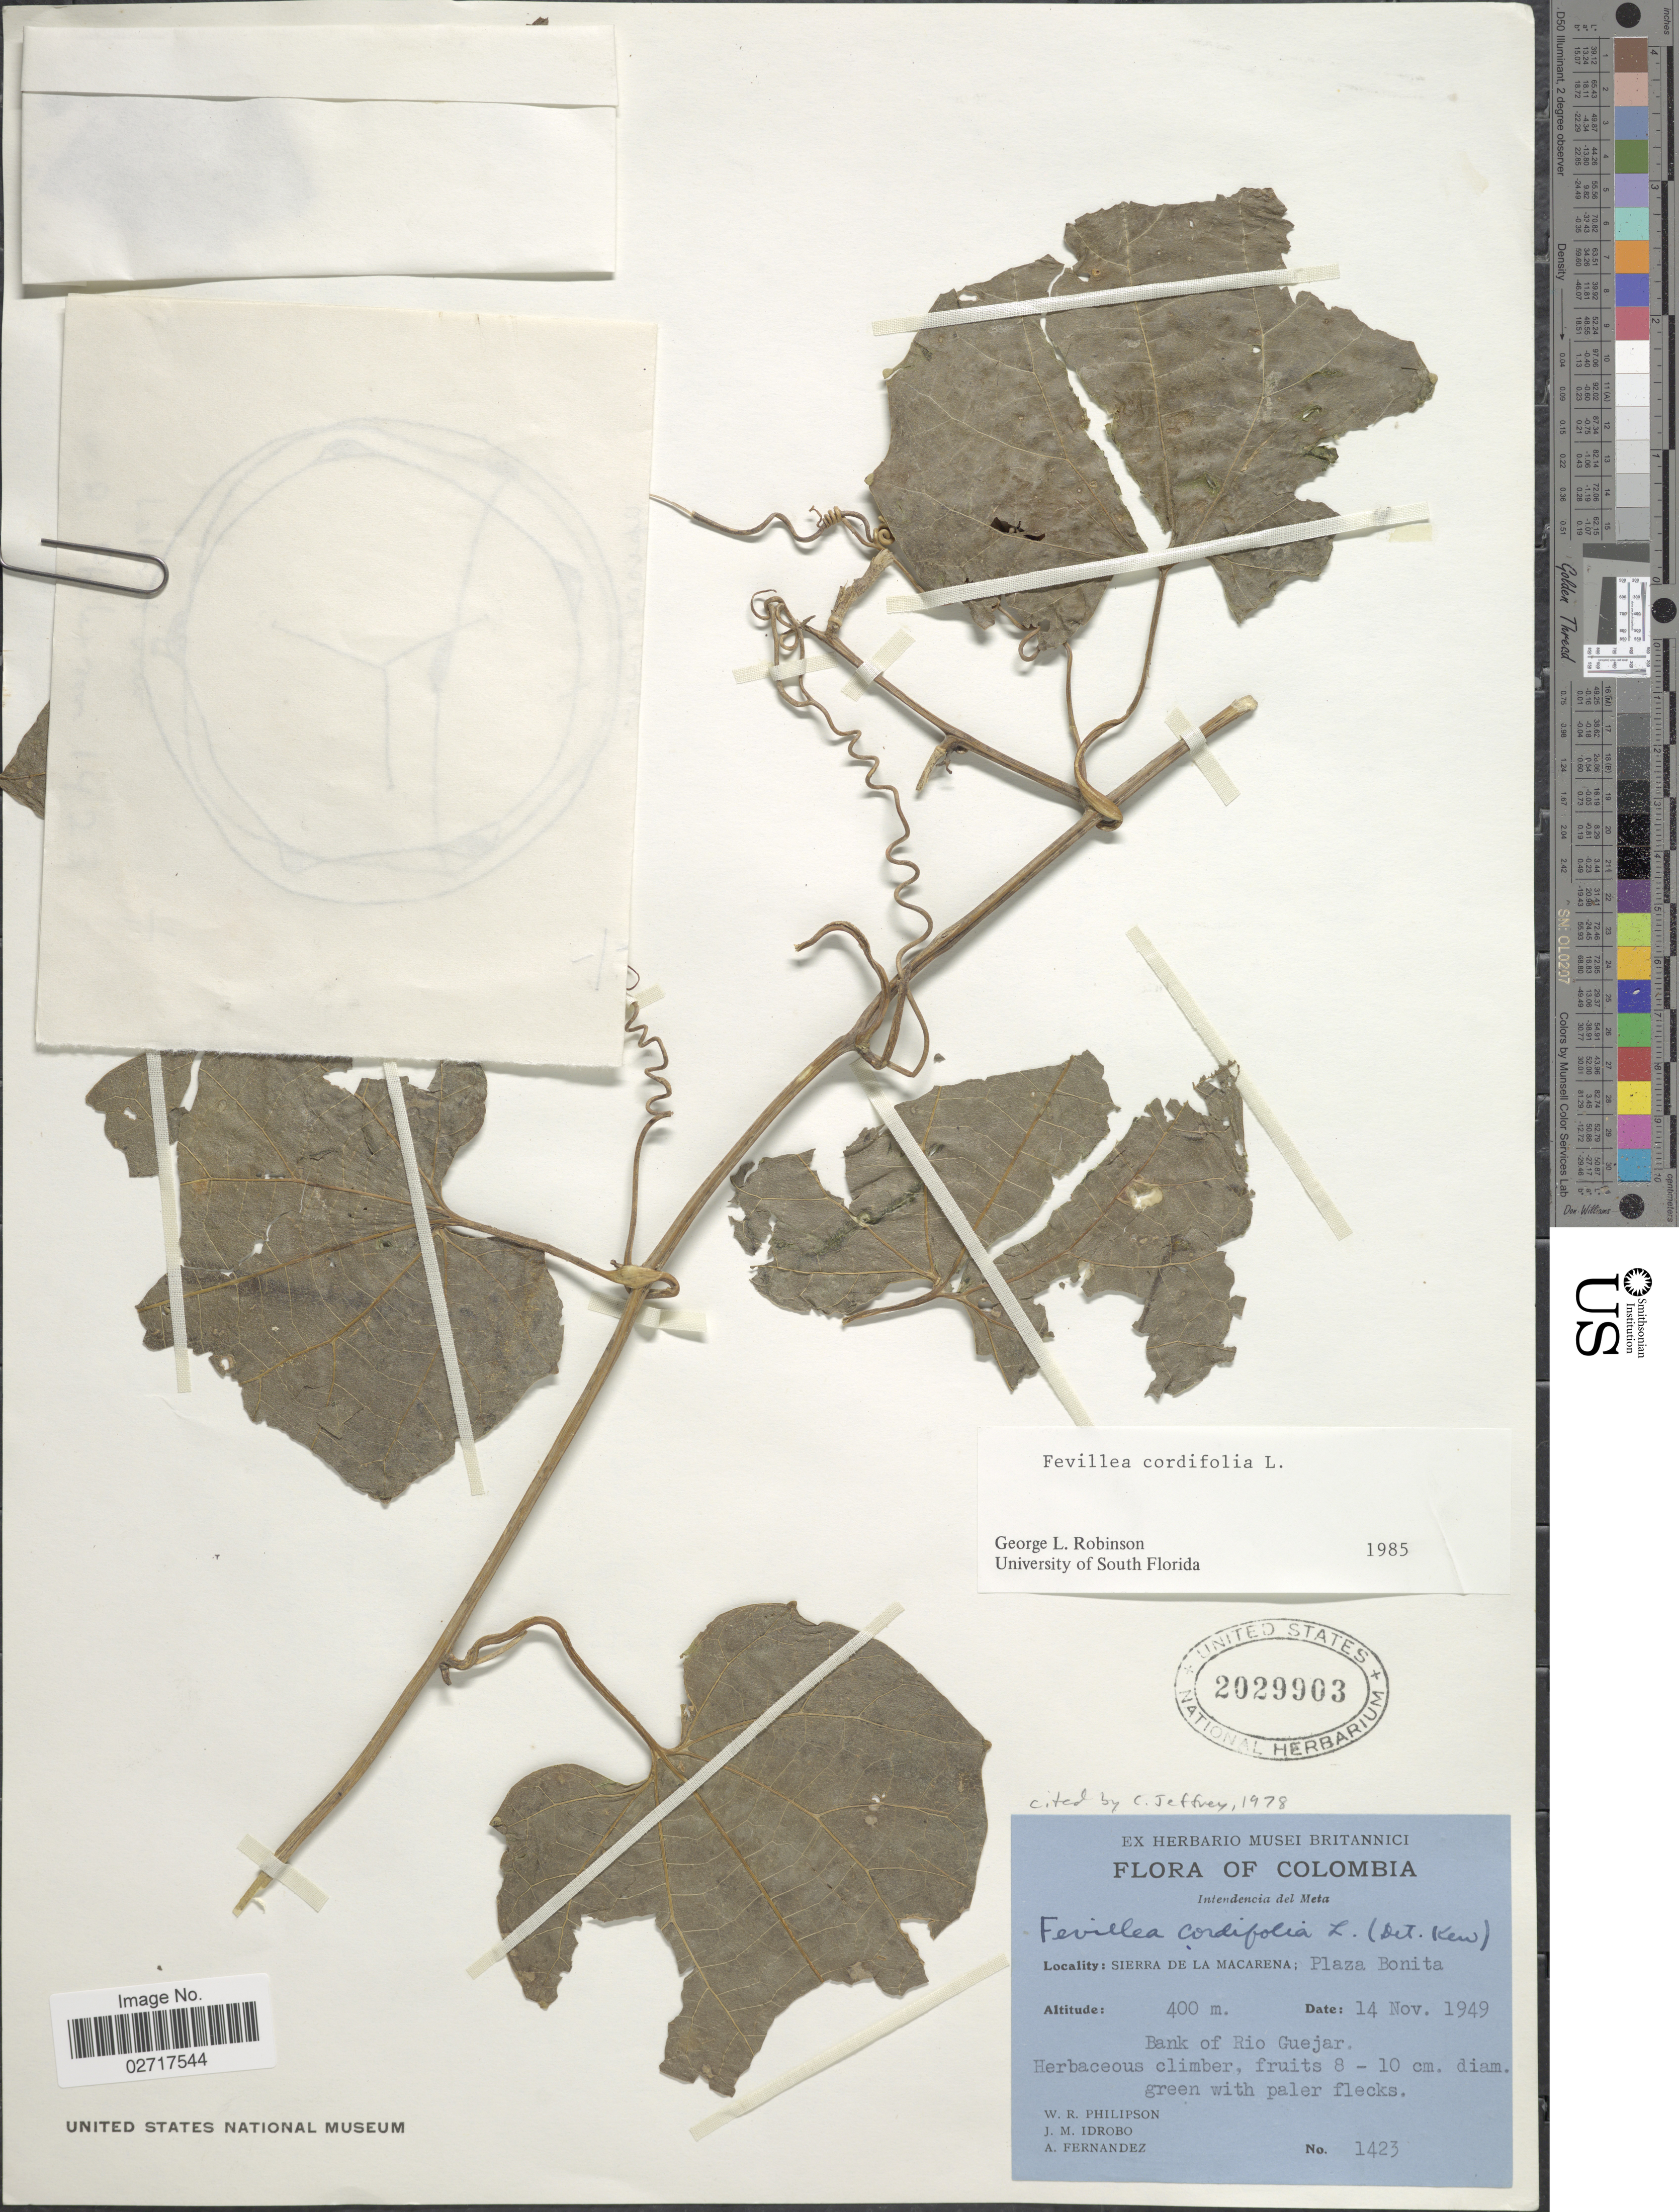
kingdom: Plantae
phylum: Tracheophyta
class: Magnoliopsida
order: Cucurbitales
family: Cucurbitaceae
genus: Fevillea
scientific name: Fevillea cordifolia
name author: L.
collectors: W. R. Philipson, J. M. Idrobo & A. Fernandez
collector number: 1423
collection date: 1949-11-14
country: Colombia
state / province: Meta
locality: Intendencia del Meta. Bank of Rio Guejar.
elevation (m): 400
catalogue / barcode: US 2029903